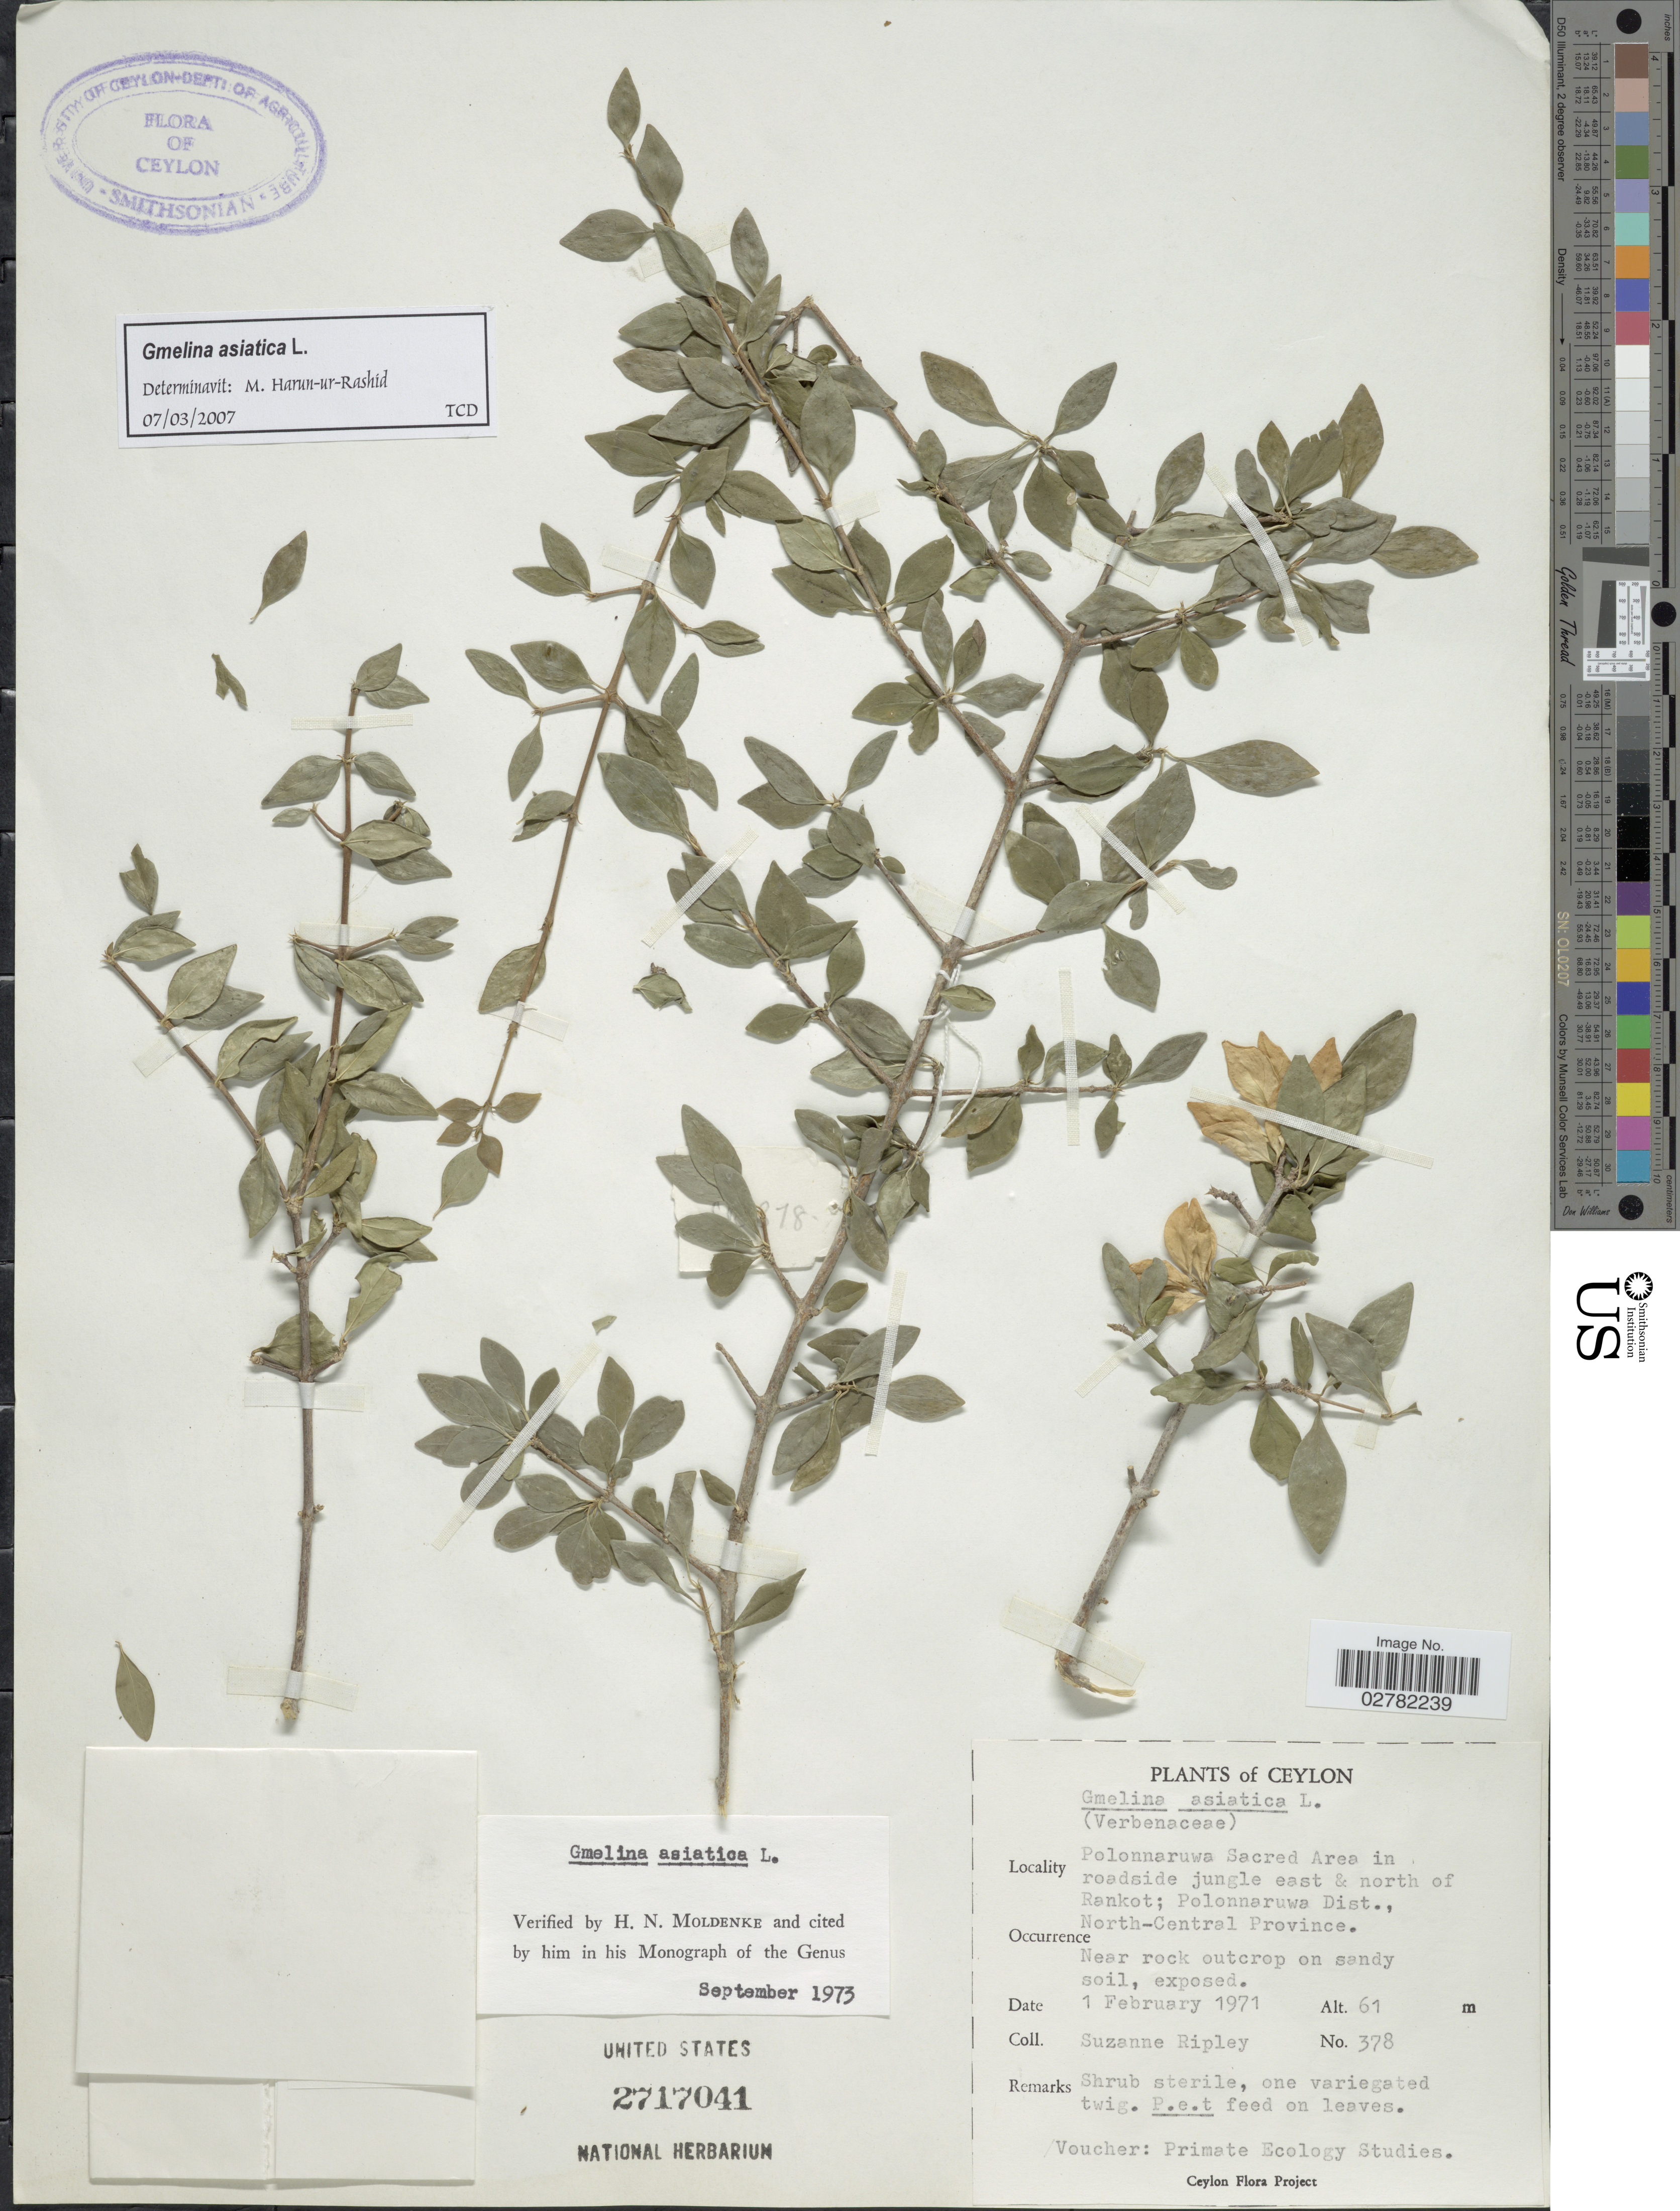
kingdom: Plantae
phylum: Tracheophyta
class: Magnoliopsida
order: Lamiales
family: Lamiaceae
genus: Gmelina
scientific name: Gmelina asiatica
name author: L.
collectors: S. Ripley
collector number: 378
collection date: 1971-02-01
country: Sri Lanka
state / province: North Central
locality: Ceylon. Polonnaruwa Sacred Area in roadside jungle east & north of Rankot; Polonnaruwa Dist., North-Central Province.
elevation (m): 61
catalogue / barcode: US 2717041